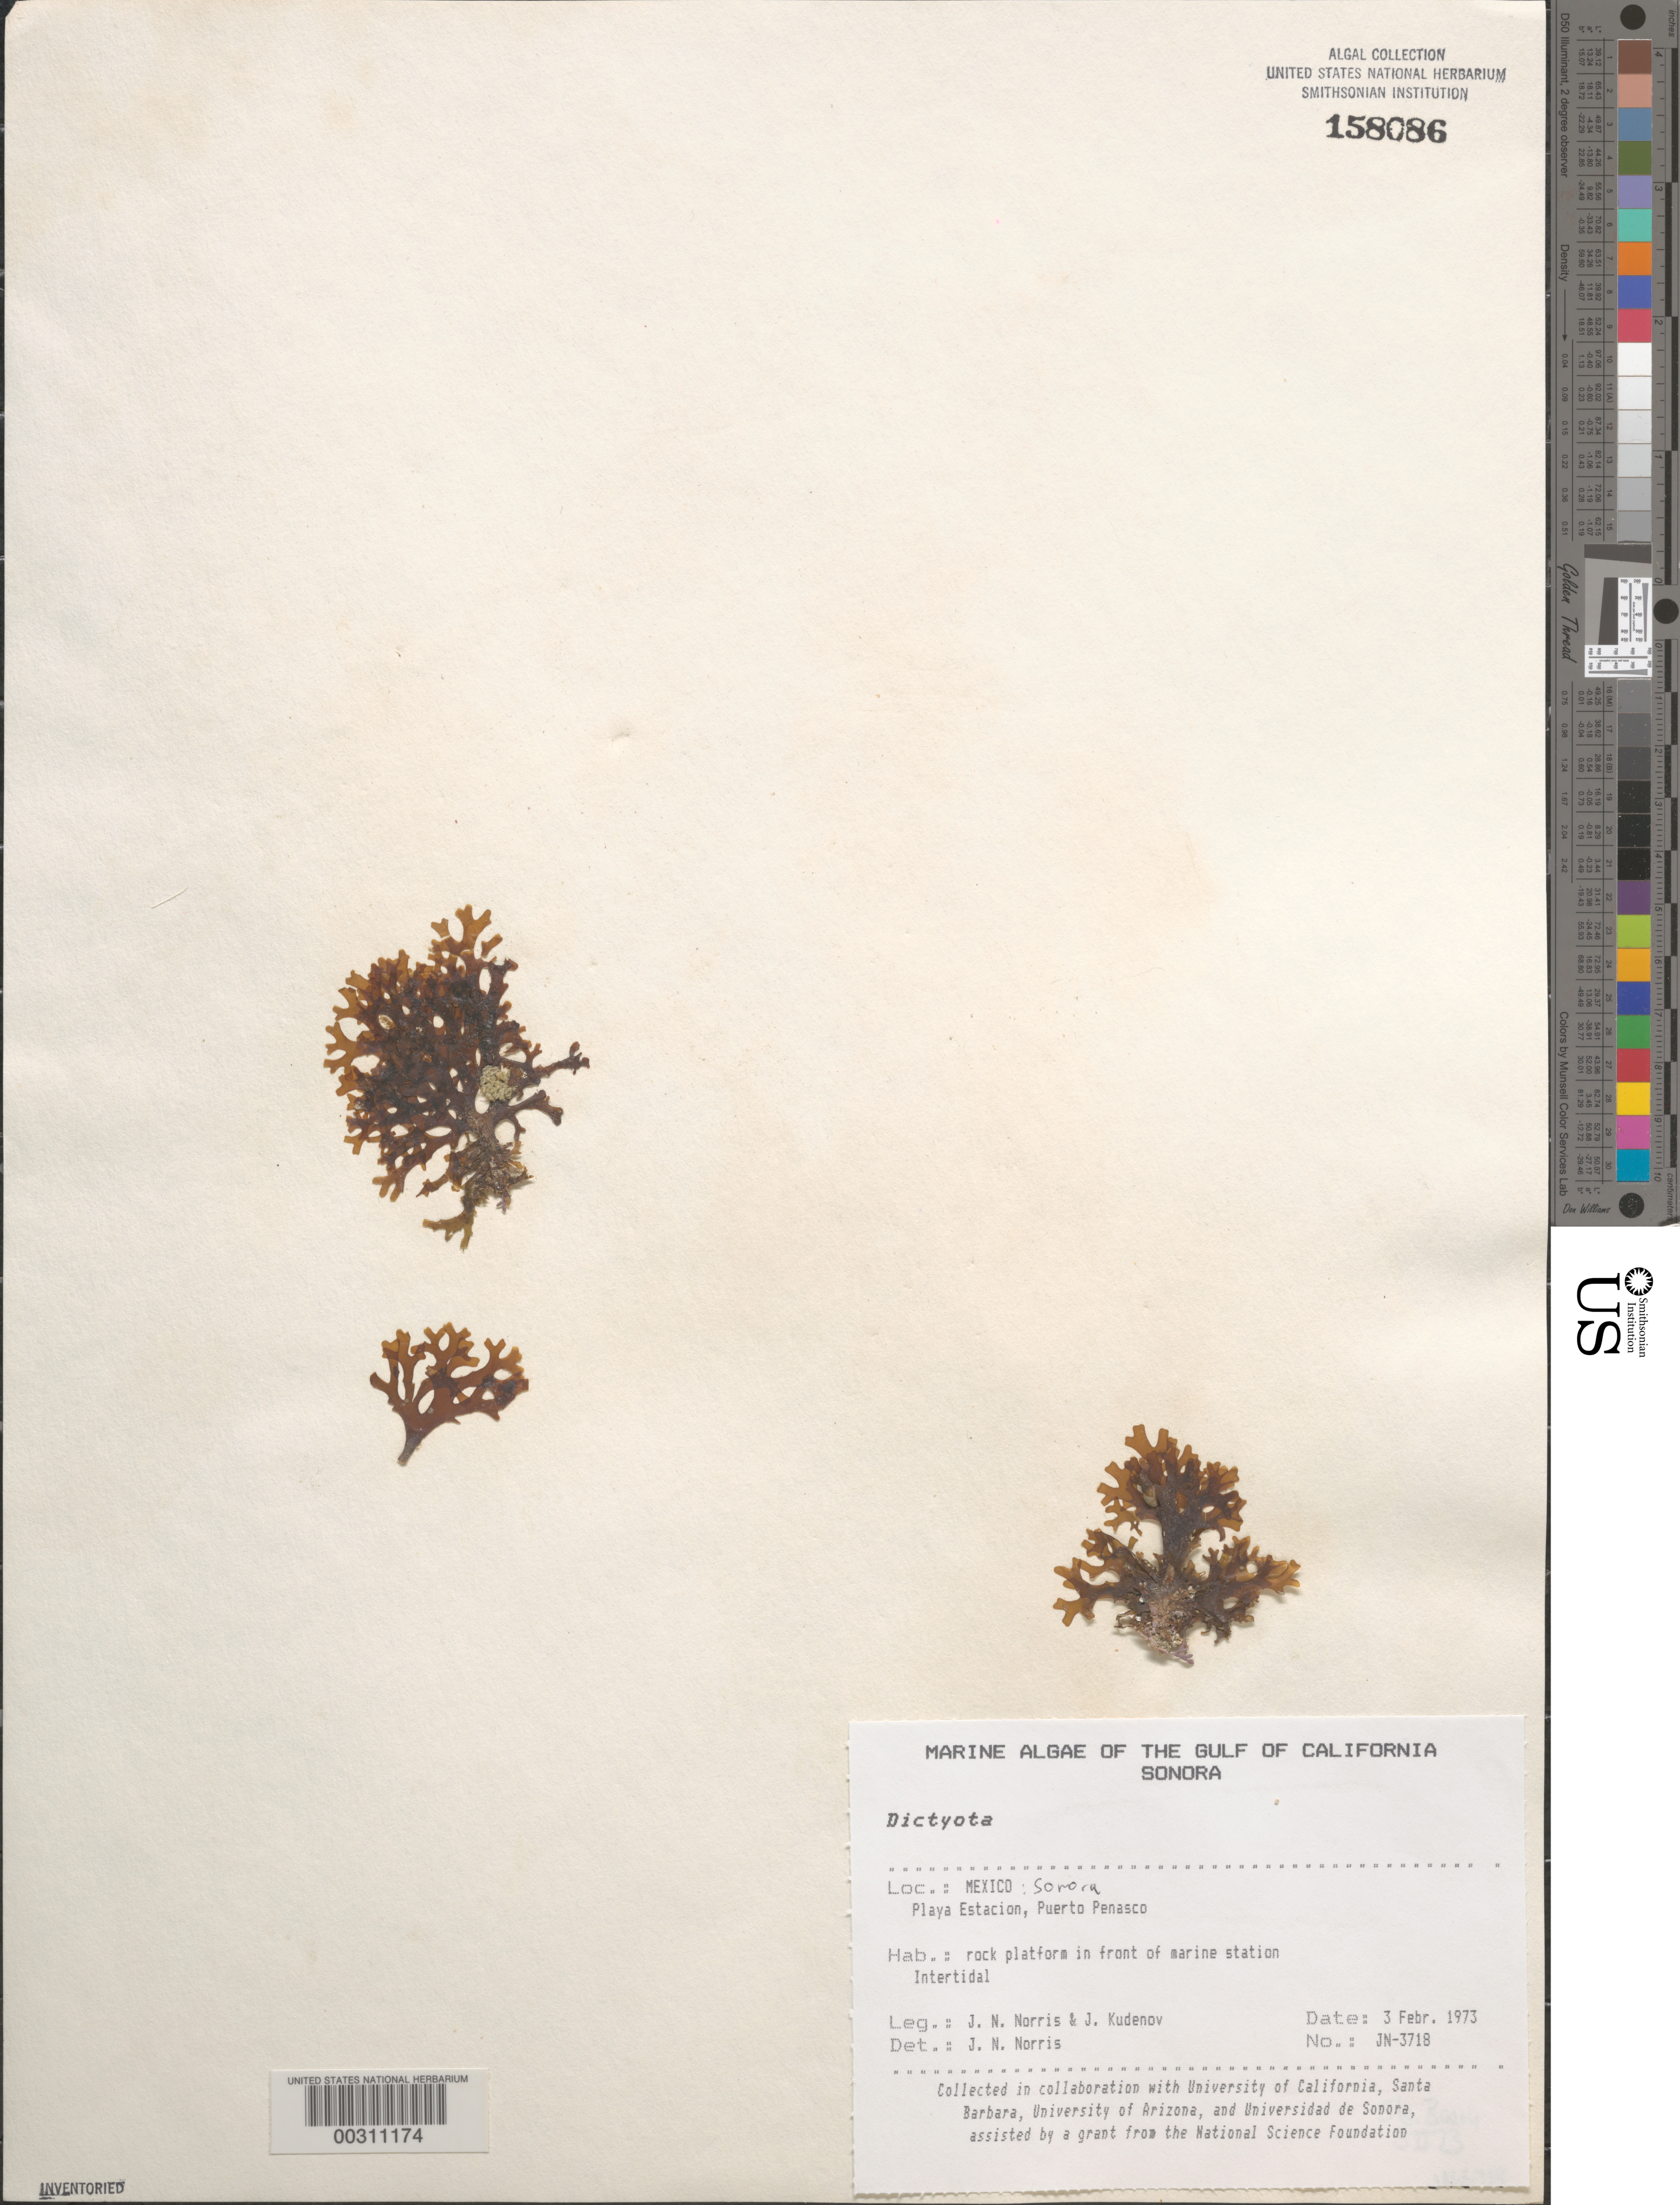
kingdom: Chromista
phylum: Ochrophyta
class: Phaeophyceae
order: Dictyotales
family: Dictyotaceae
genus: Dictyota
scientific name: Dictyota sp.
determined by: Norris, James N.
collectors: J. N. Norris & J. Kudenov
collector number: JN-3718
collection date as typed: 03 Feb 1973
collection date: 1973-02-03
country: Mexico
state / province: Sonora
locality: Playa Estacion, Puerto Penasco, marine laboratory shore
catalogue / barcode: US 158086